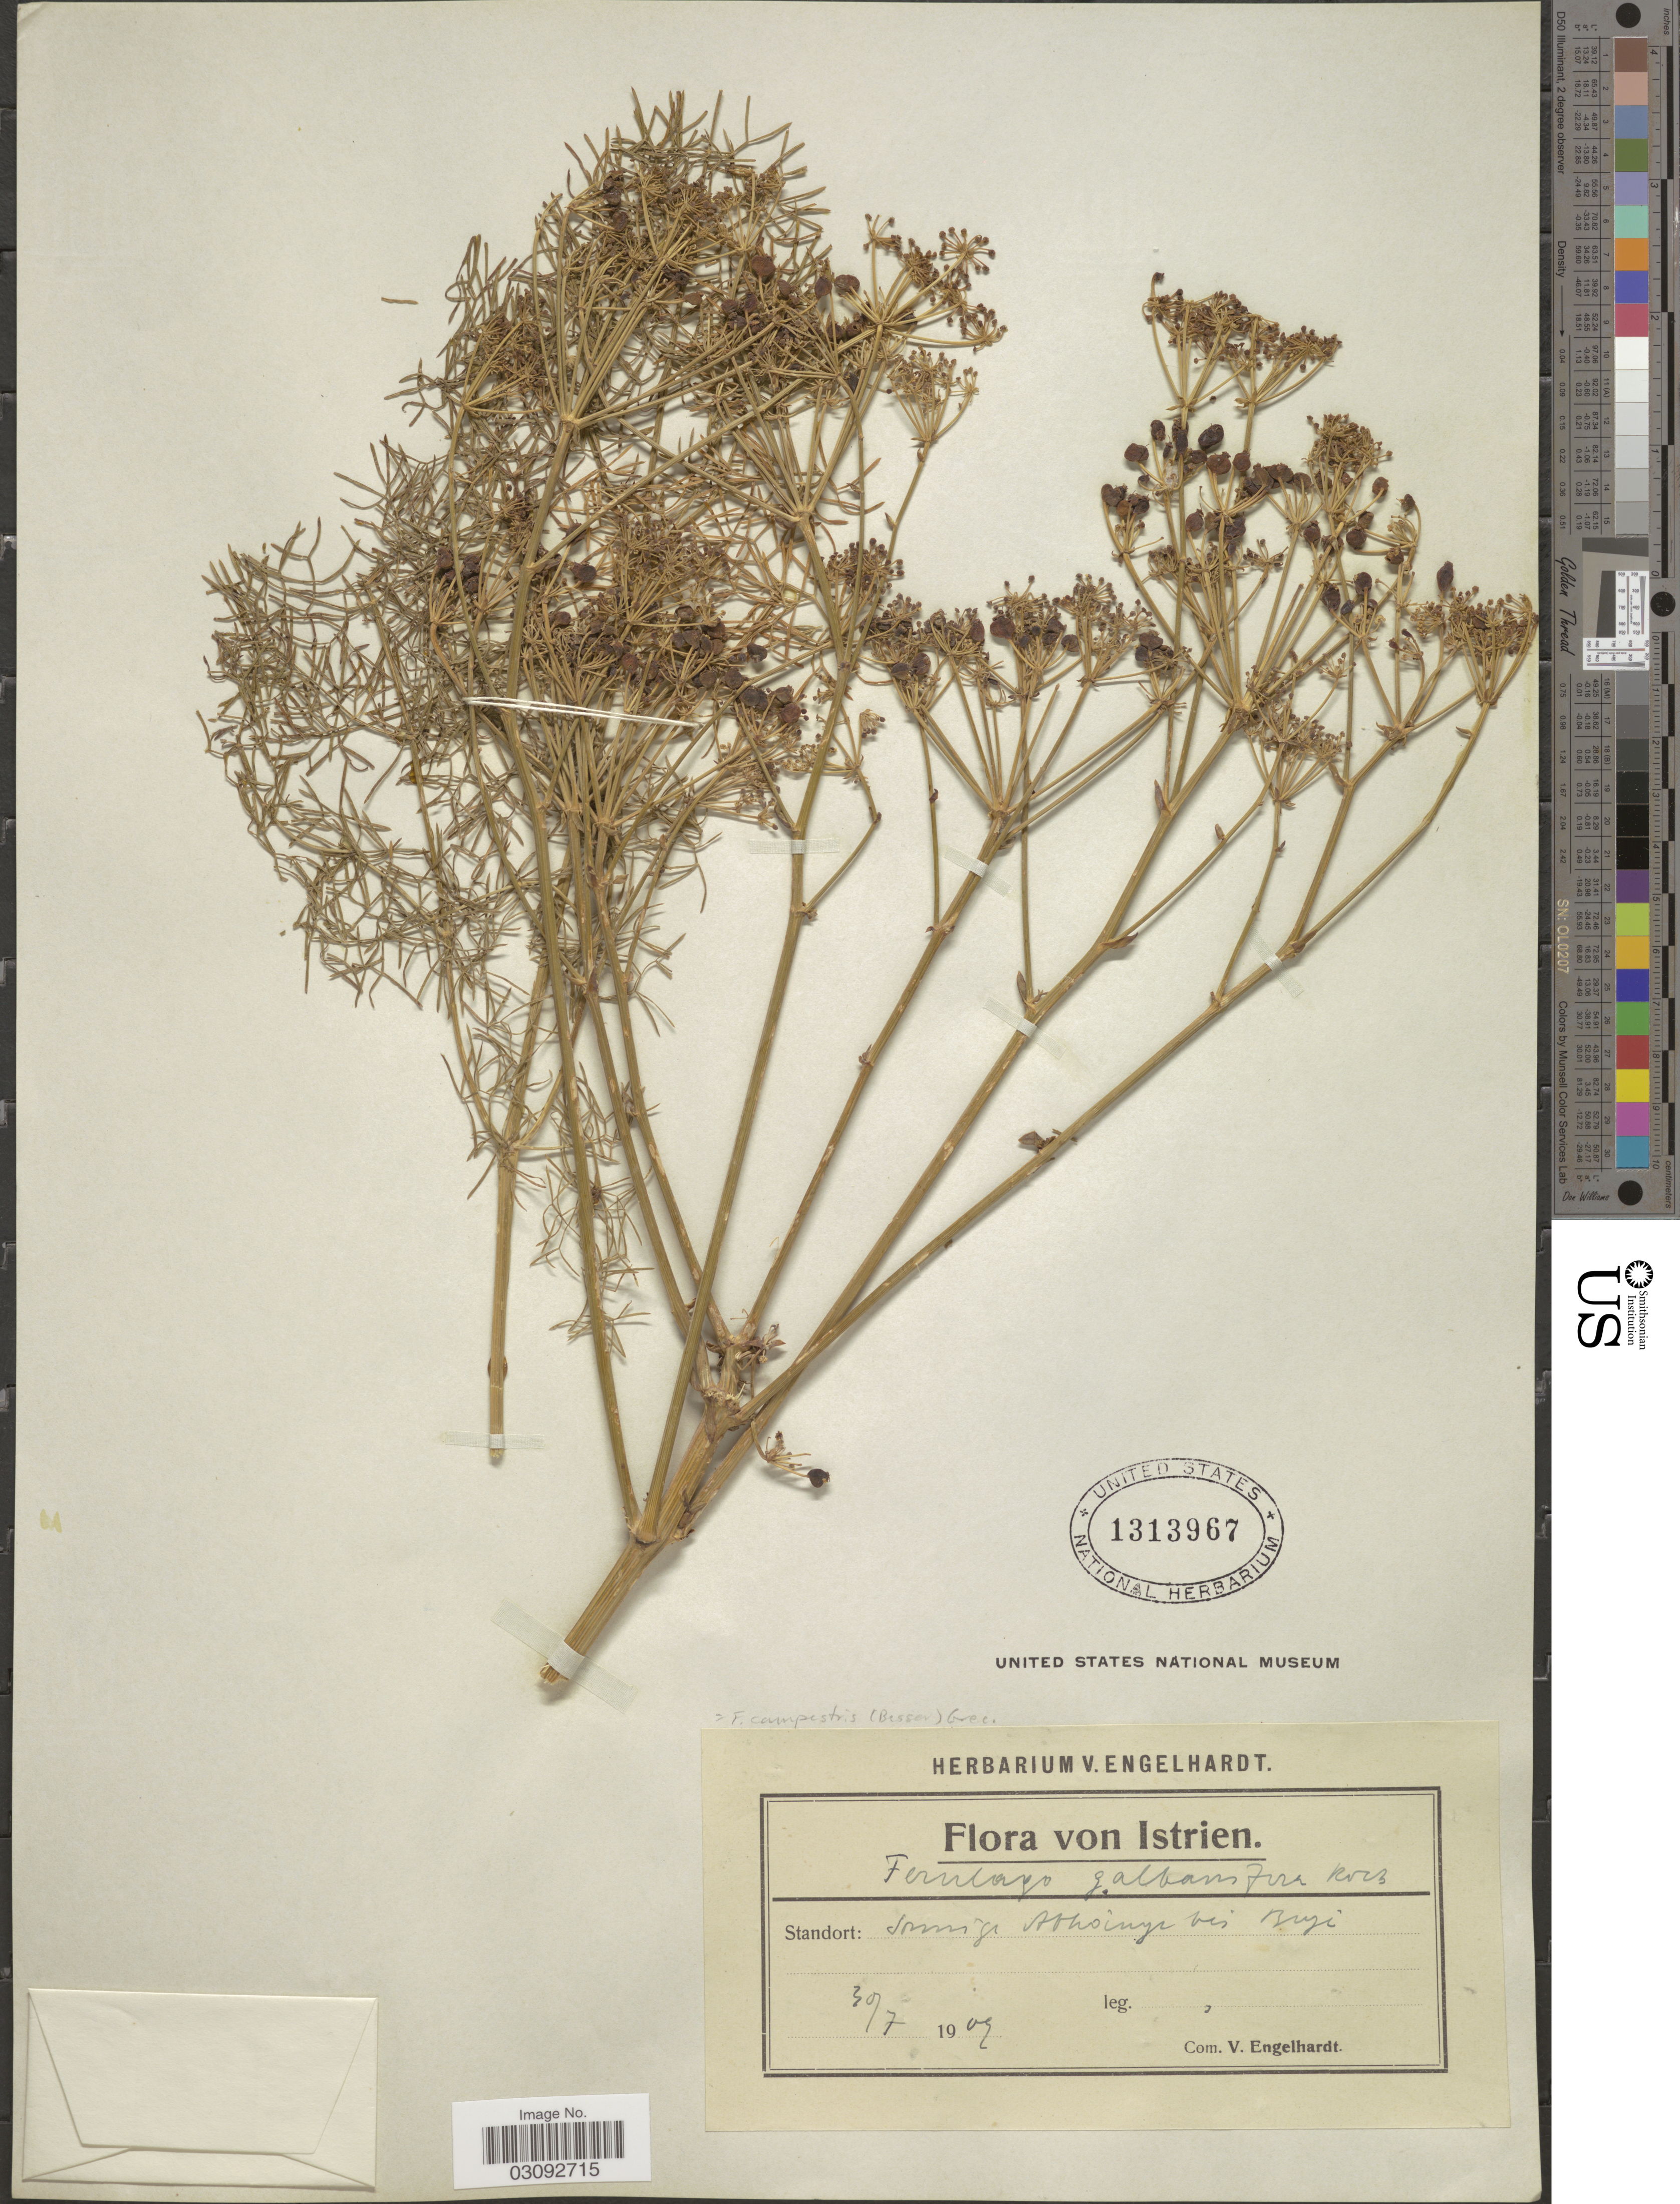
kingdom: Plantae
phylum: Tracheophyta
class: Magnoliopsida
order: Apiales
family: Apiaceae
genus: Ferulago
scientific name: Ferulago campestris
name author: (Besser) Grecescu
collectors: ex herb. V. Engelhardt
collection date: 1905-07-30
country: Croatia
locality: Istrien, Standort: Sonnige Abhange bei Bugi [Buzet?].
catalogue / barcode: US 1313967